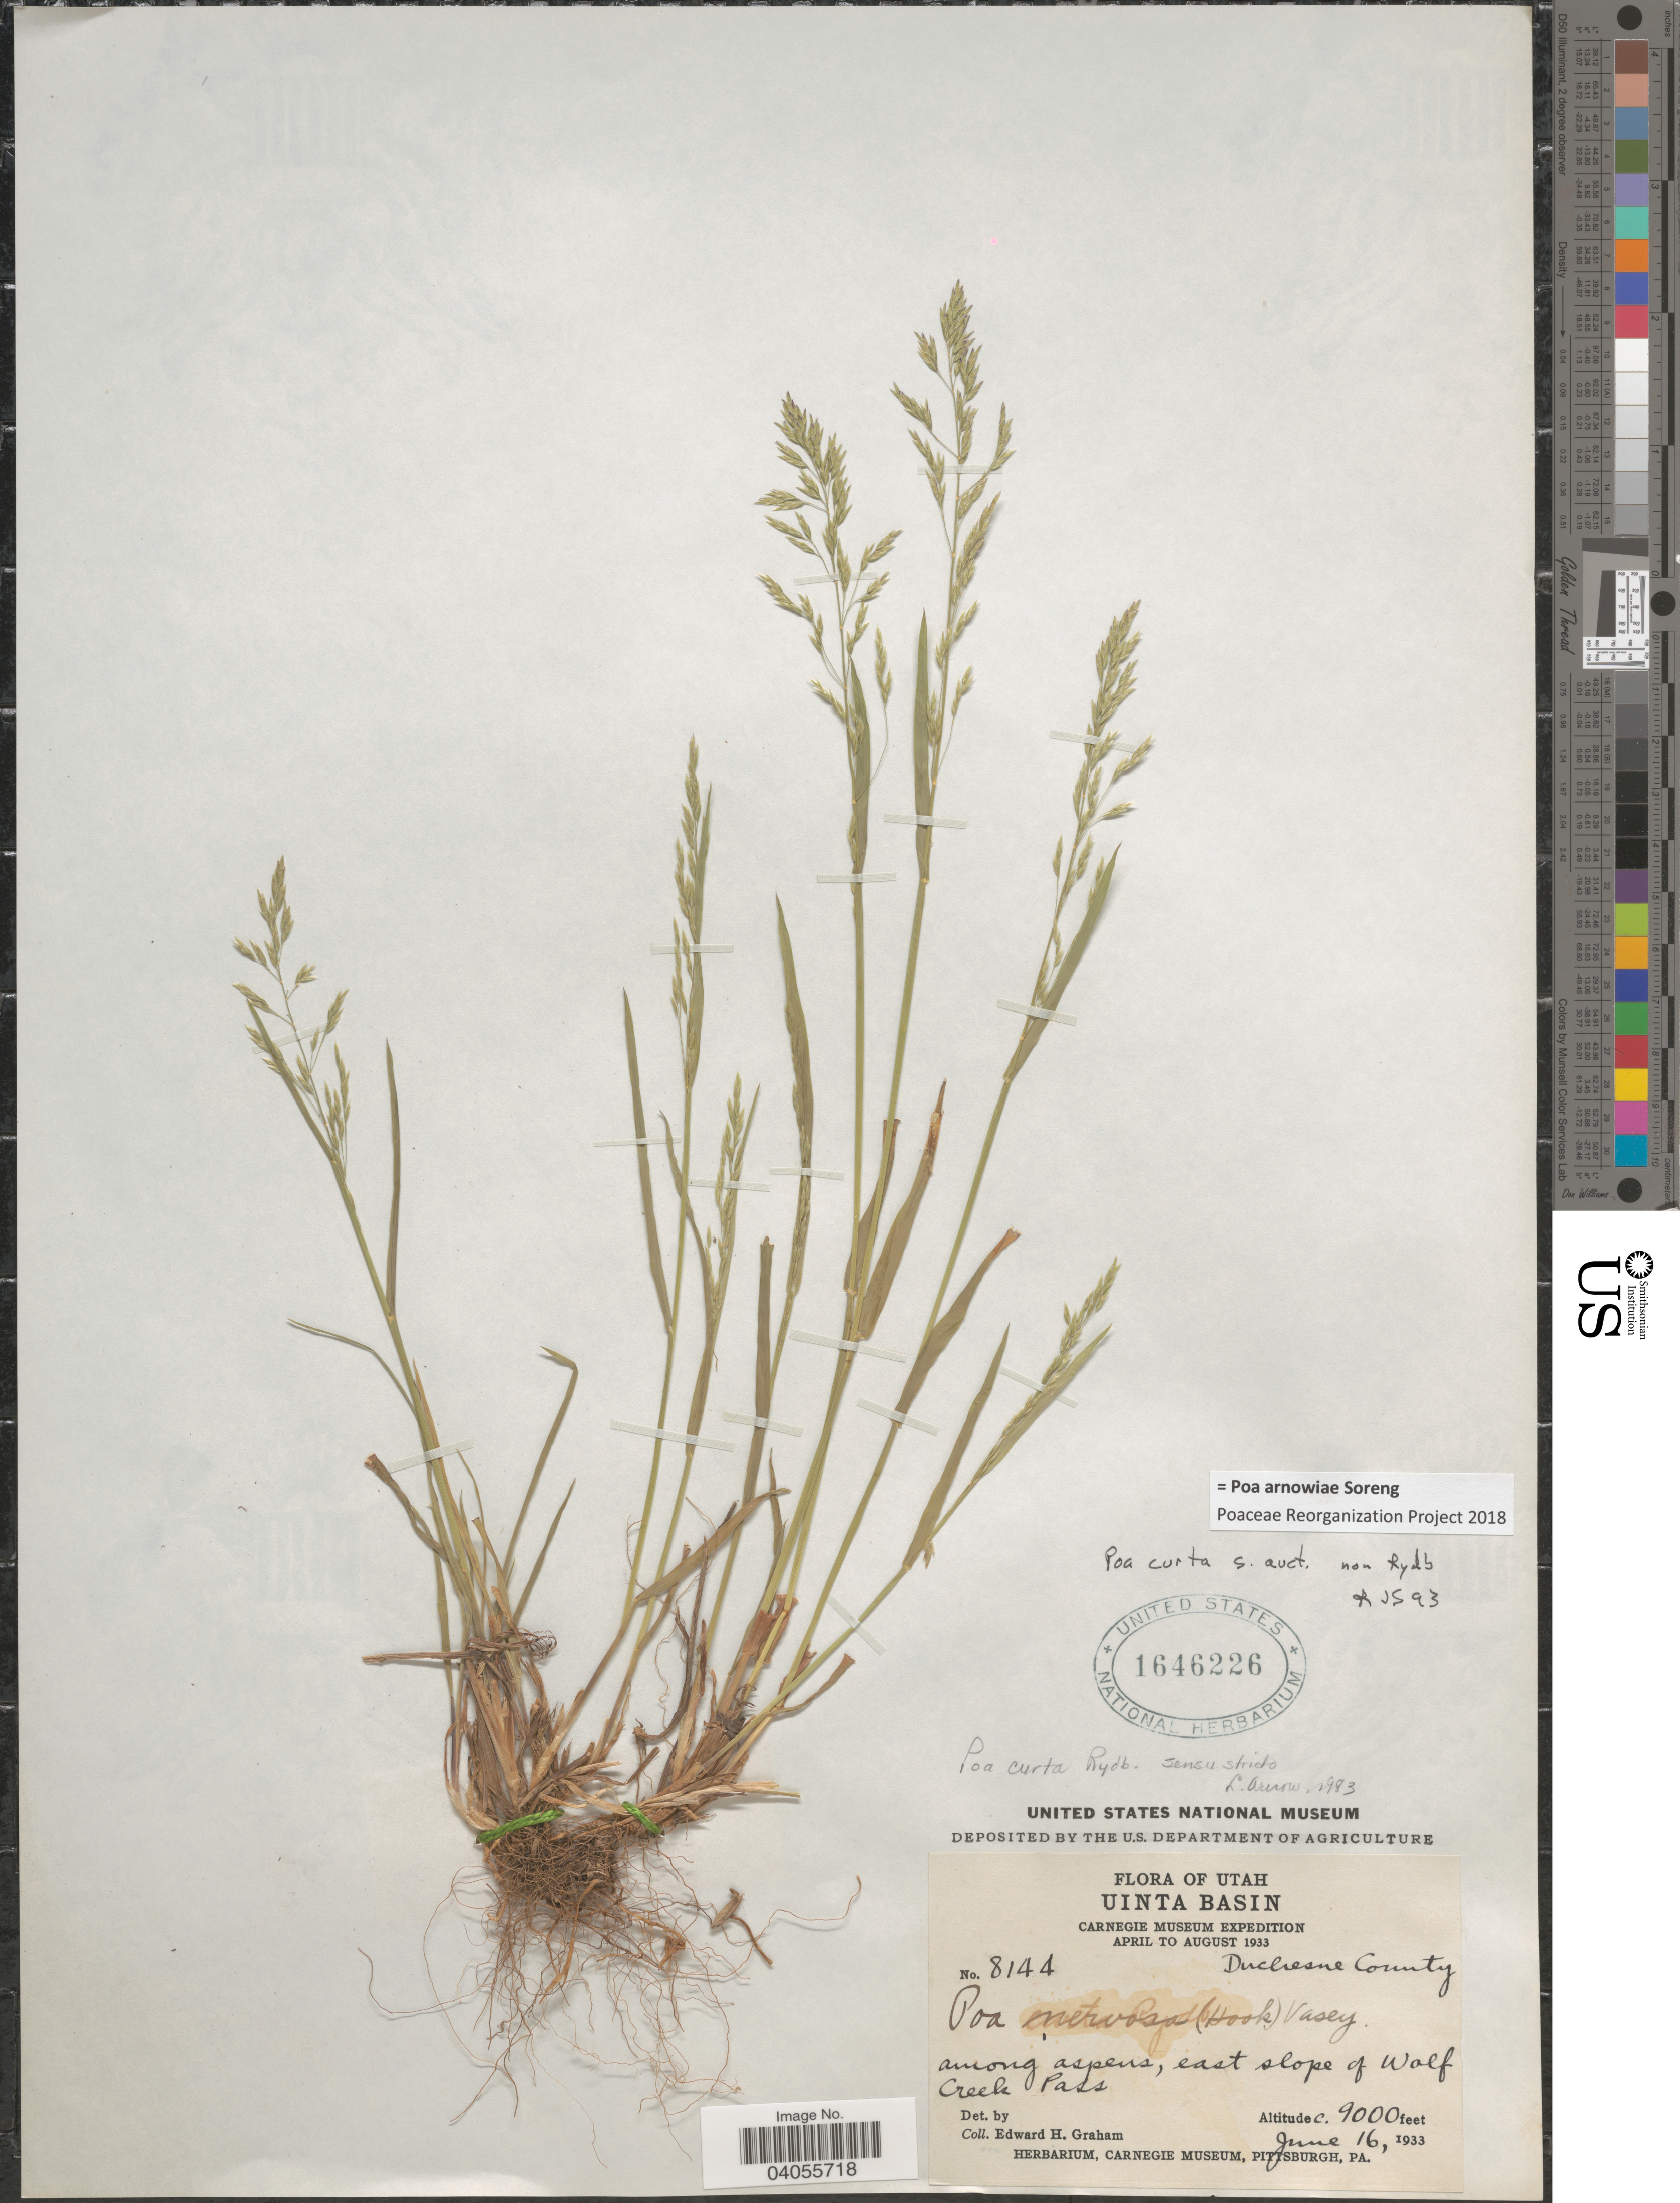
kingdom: Plantae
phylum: Tracheophyta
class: Liliopsida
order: Poales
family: Poaceae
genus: Poa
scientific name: Poa arnowiae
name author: Soreng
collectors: E. H. Graham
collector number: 8144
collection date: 1933-06-16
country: United States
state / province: Utah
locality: Uintah Basin. Duchesne County. Among aspens, east slope of Wolf Creek Pass.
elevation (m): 2743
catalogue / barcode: US 1646226